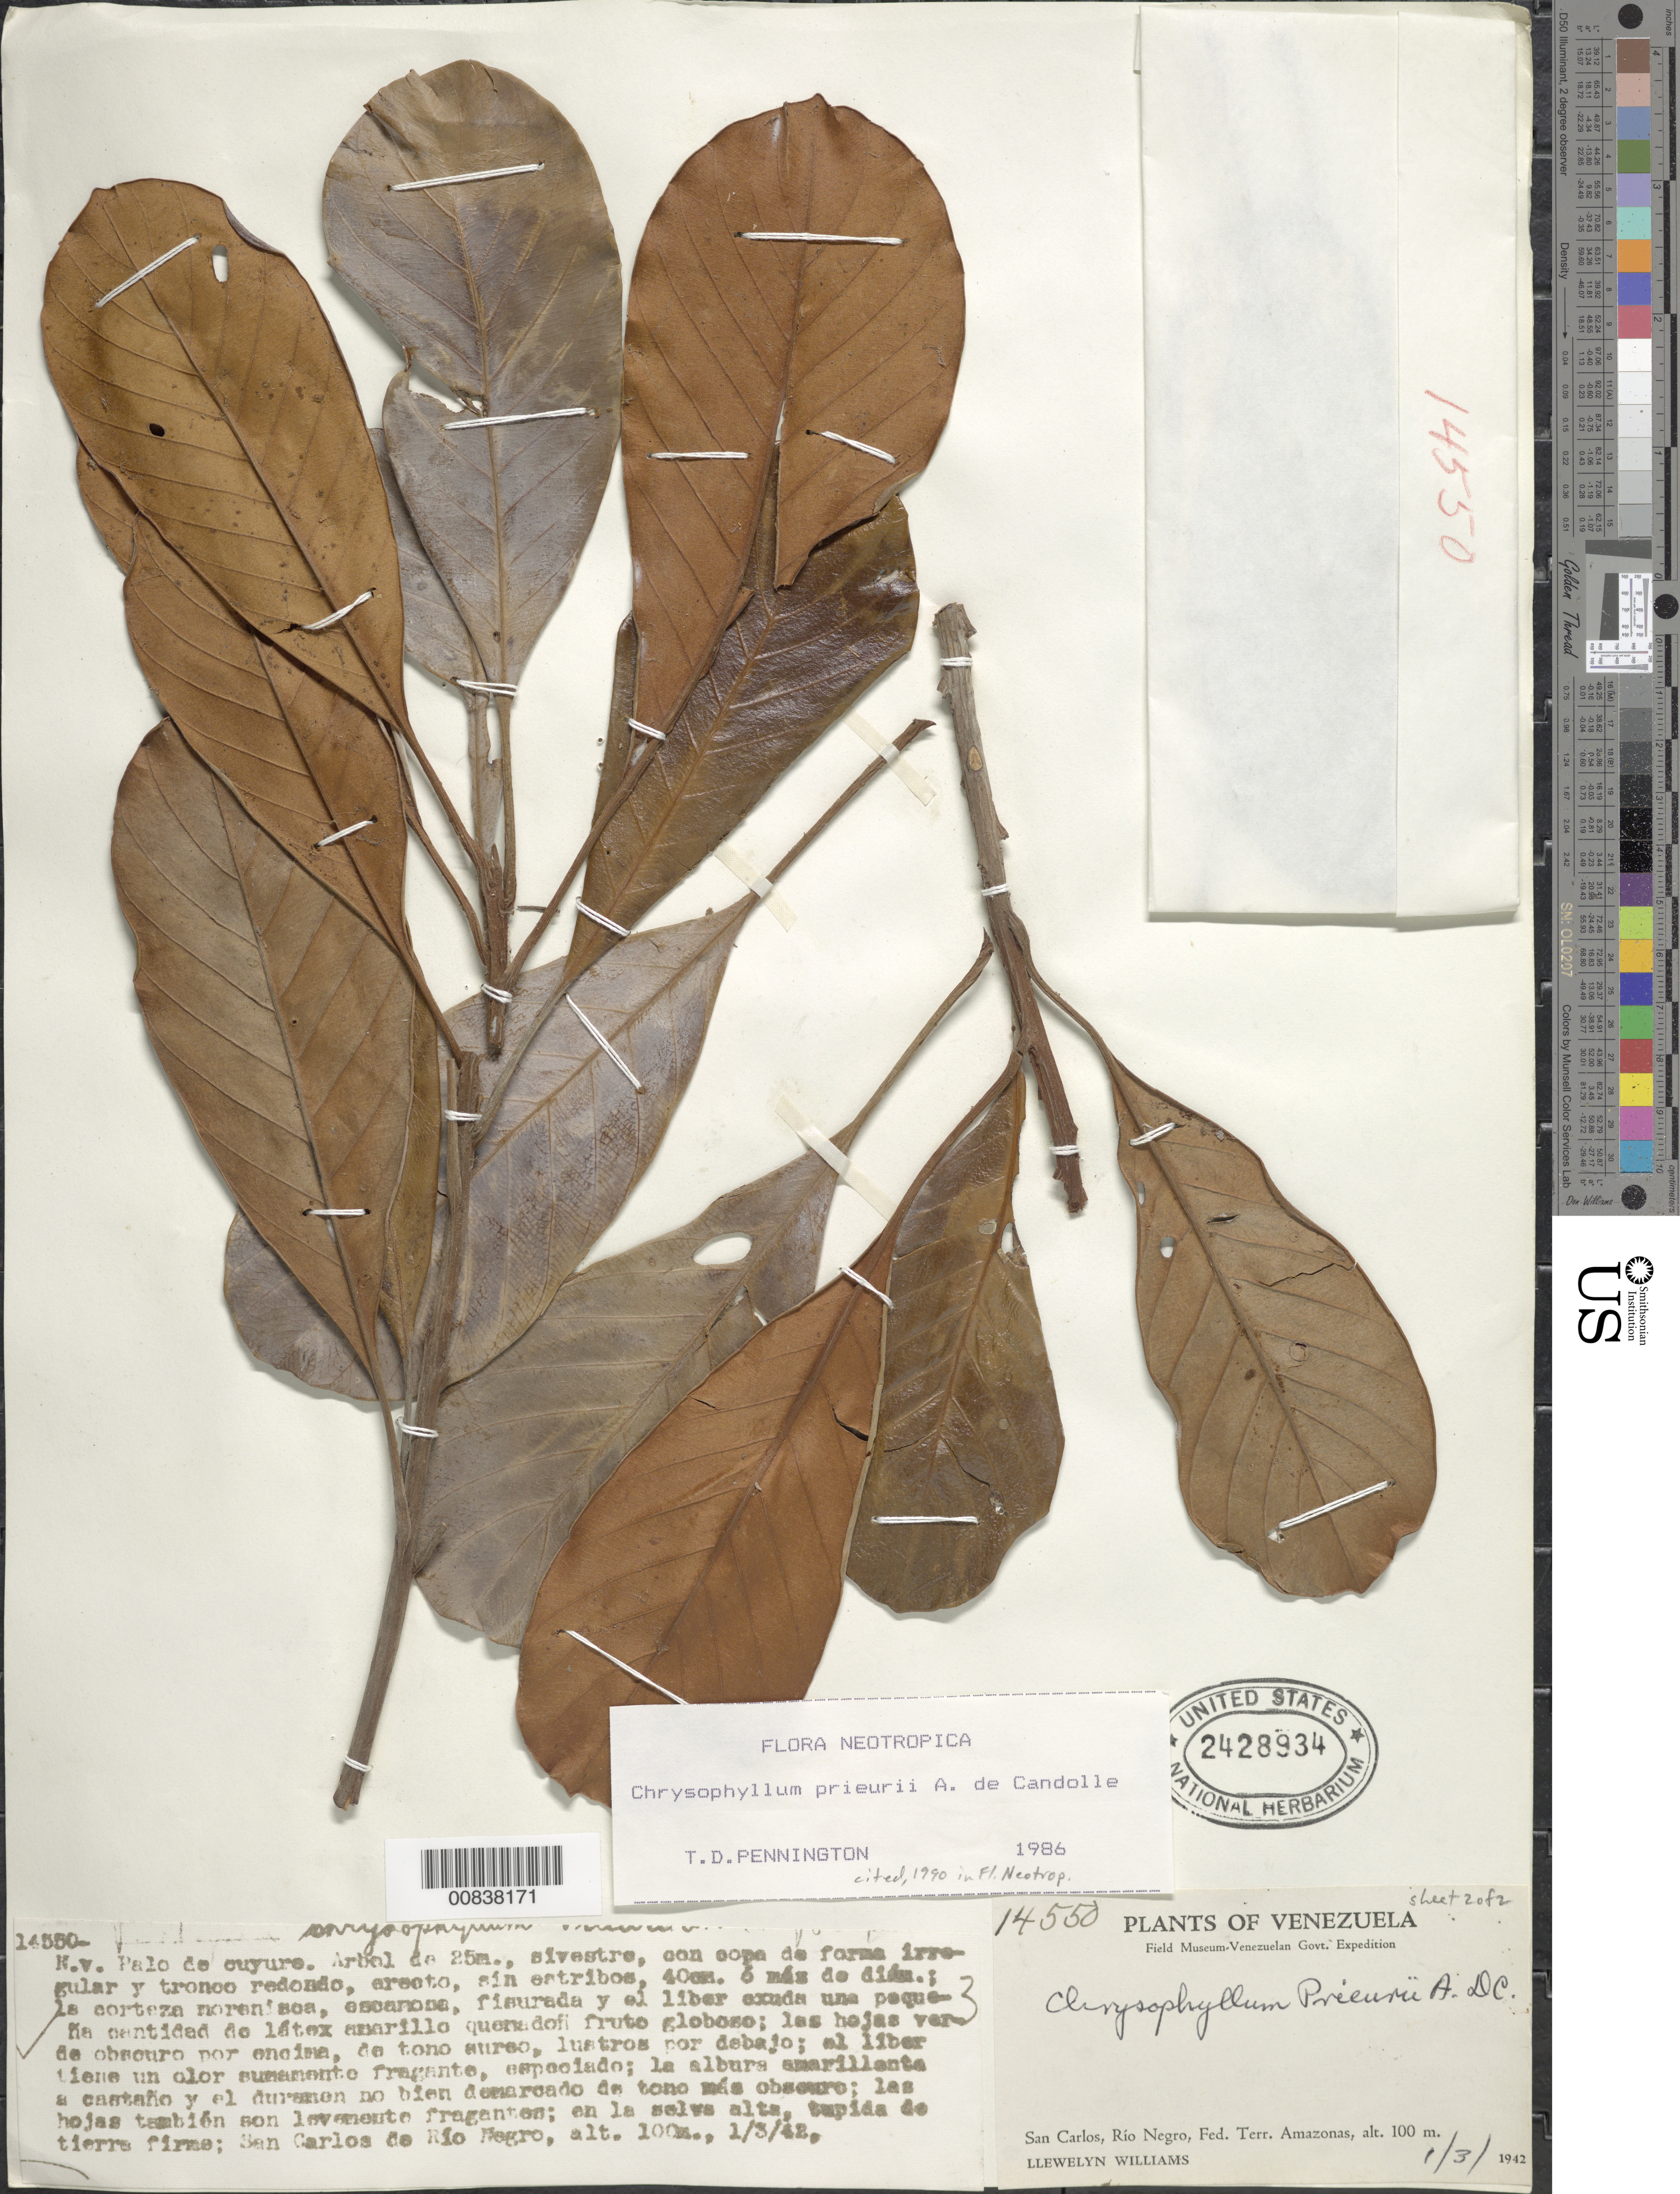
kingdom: Plantae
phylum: Tracheophyta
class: Magnoliopsida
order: Ericales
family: Sapotaceae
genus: Chrysophyllum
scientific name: Chrysophyllum prieurii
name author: A. DC.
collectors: Ll. Williams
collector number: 14550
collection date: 1942-03-01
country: Venezuela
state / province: Amazonas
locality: San Carlos, Rio Negro, Fed. Terr. Amazonas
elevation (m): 100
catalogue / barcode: US 2428934